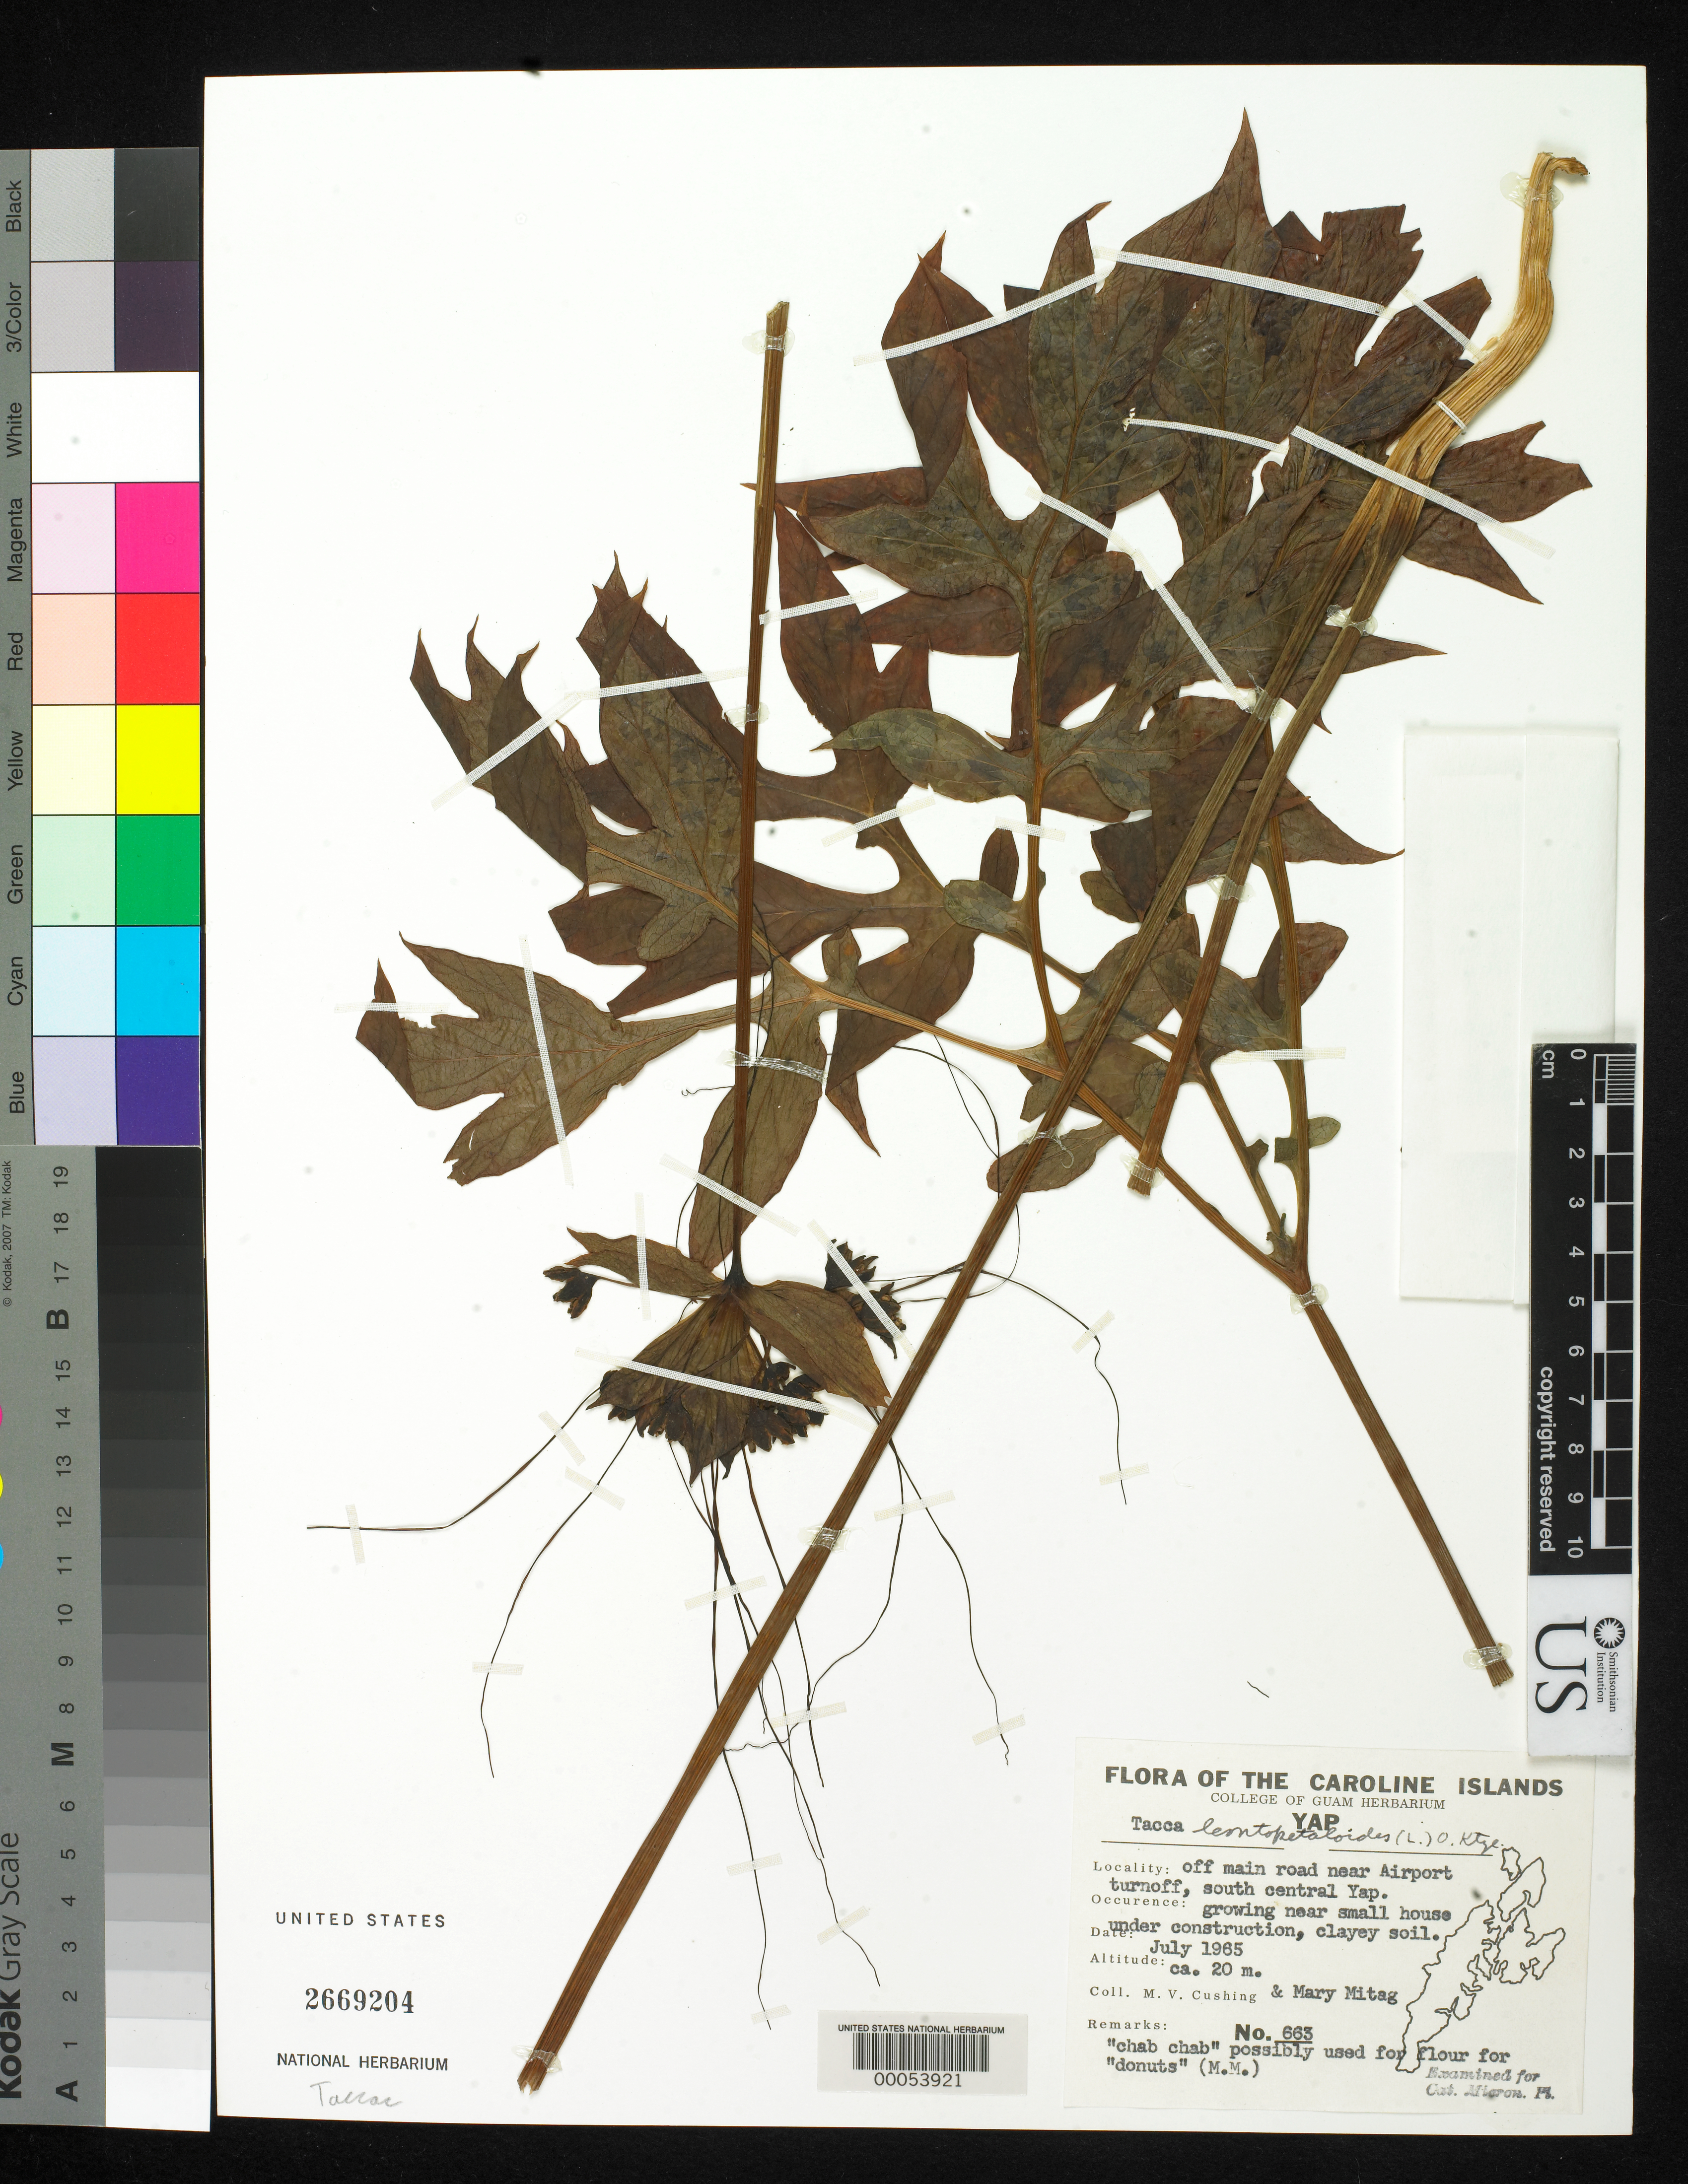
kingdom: Plantae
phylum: Tracheophyta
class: Liliopsida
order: Dioscoreales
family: Dioscoreaceae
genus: Tacca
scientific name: Tacca leontopetaloides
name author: (L.) Kuntze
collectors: M. V. Cushing & M. Mitag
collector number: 663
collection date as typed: Jul 1965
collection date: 1965-07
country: Micronesia, Federated States of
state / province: Yap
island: Yap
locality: South central Yap, off main road near airport turnoff.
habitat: clayey soil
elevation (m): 20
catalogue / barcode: US 2669204